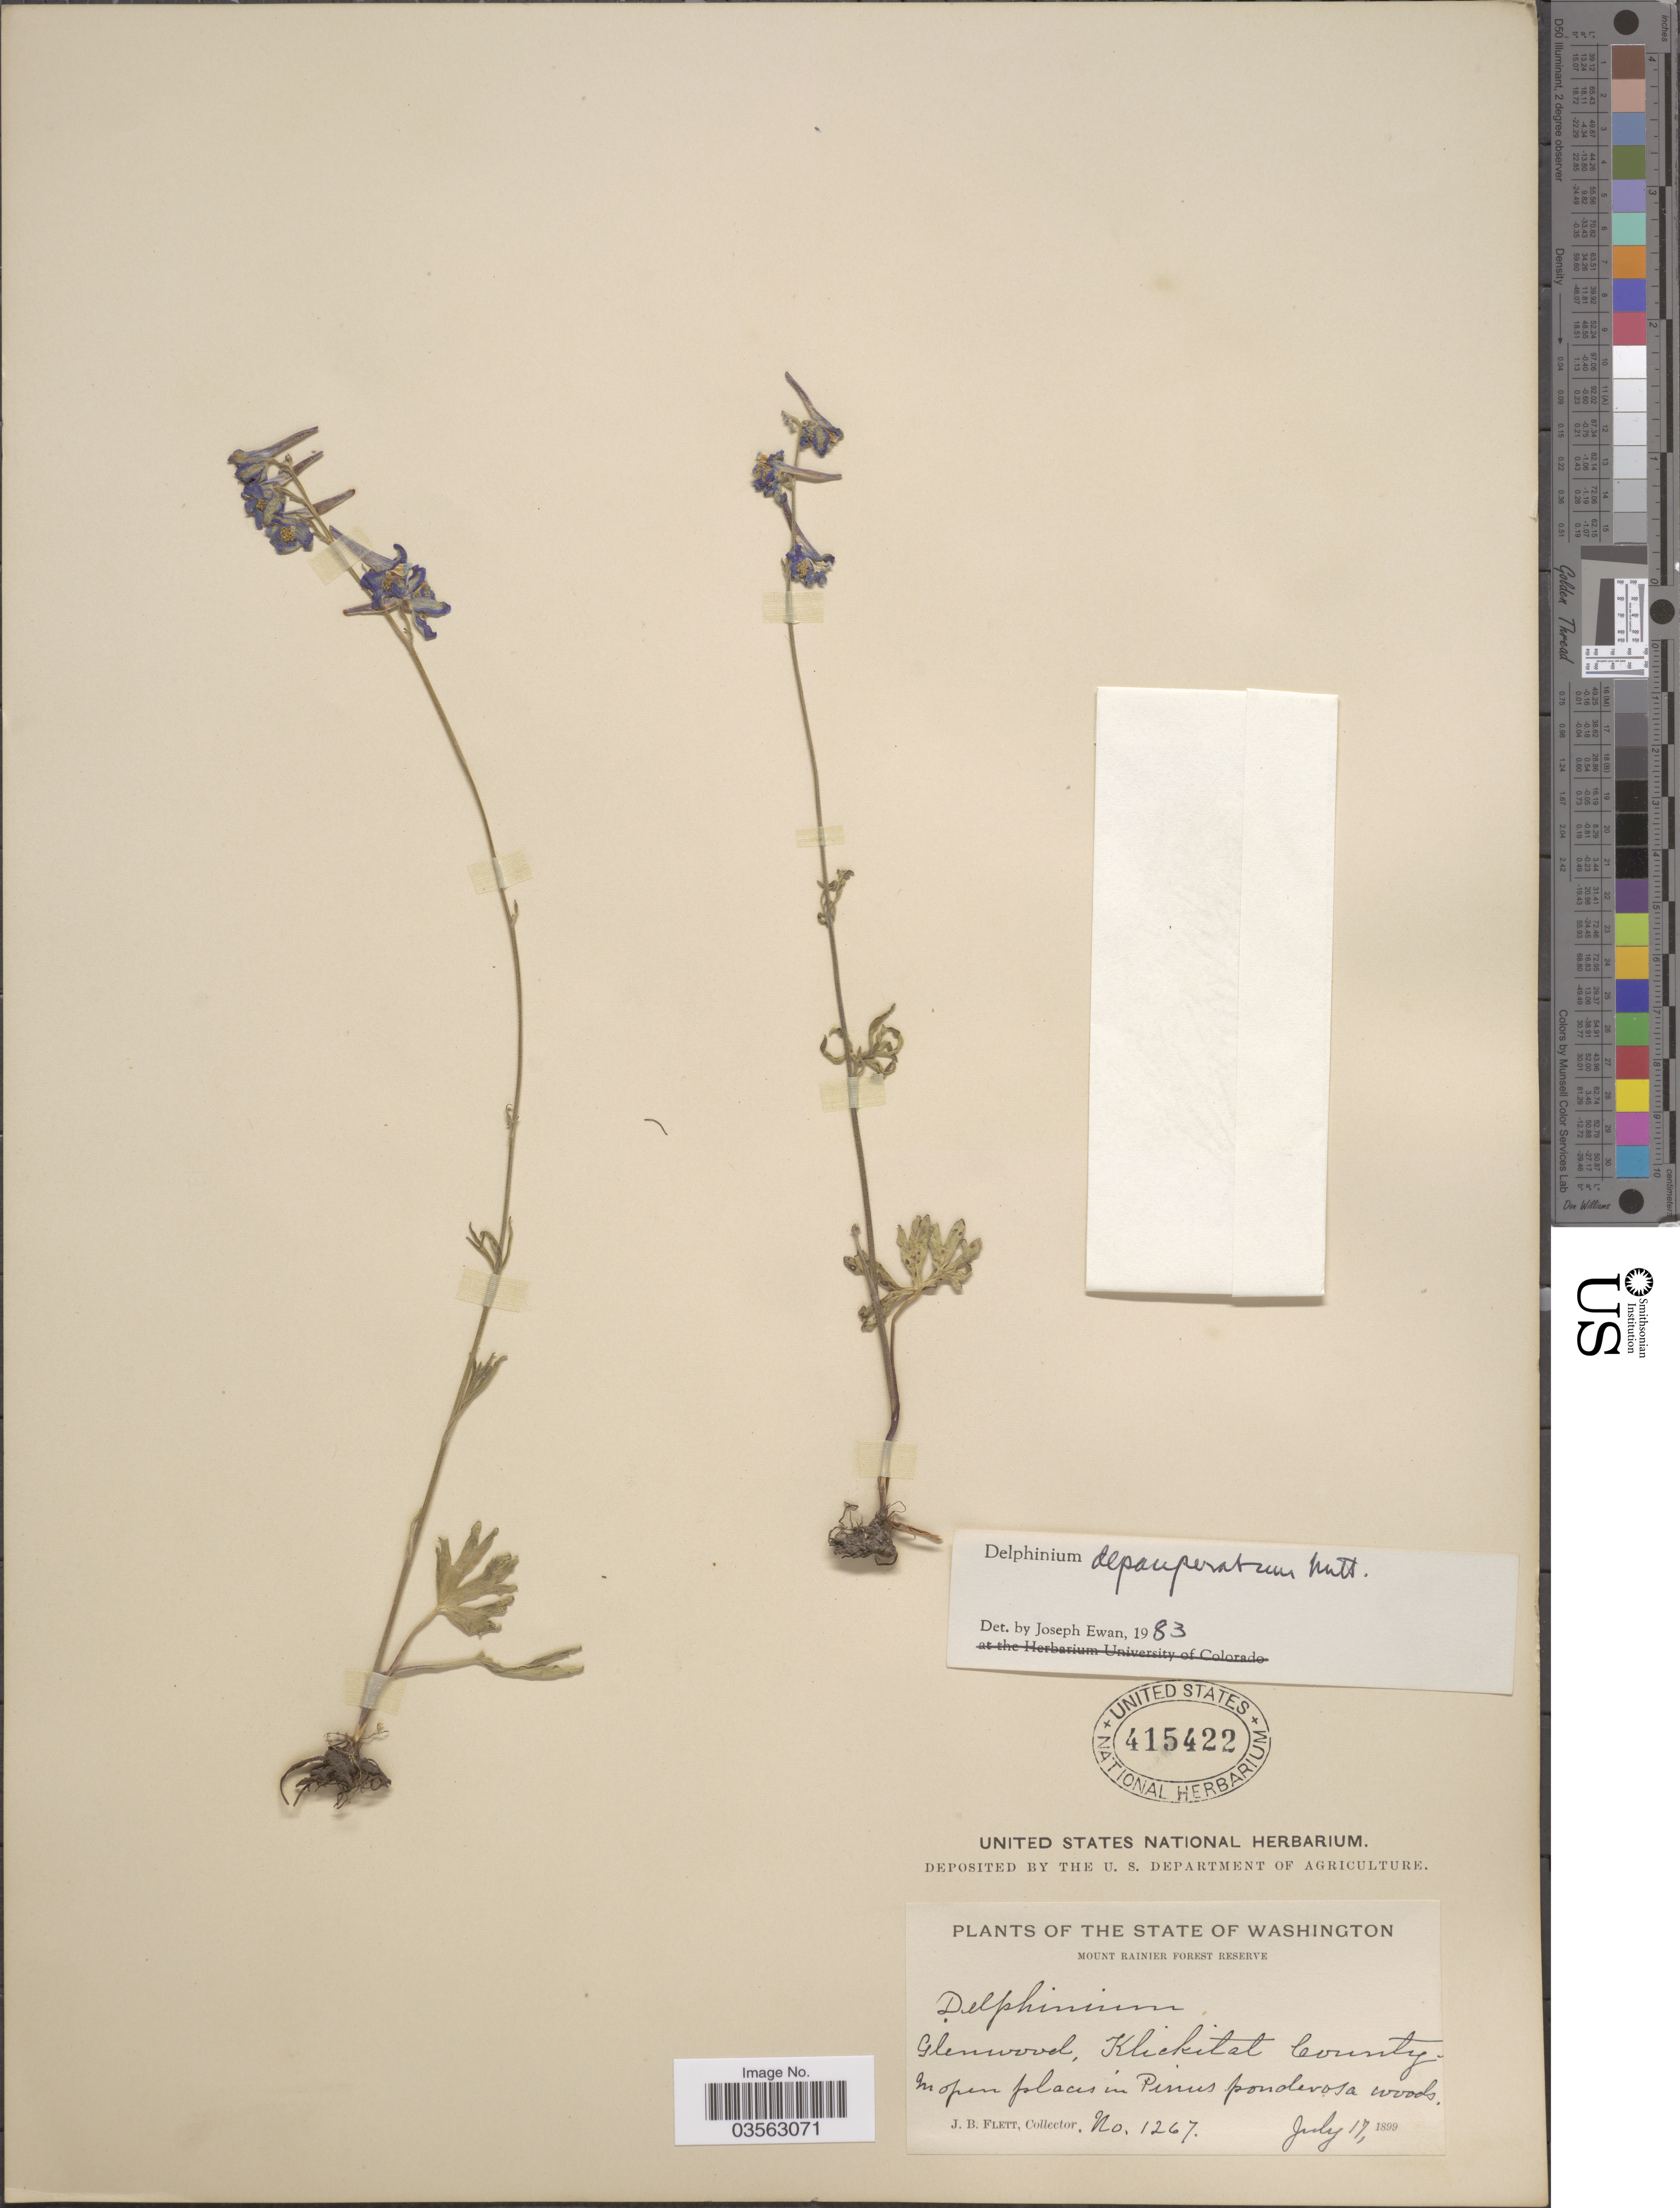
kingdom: Plantae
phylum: Tracheophyta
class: Magnoliopsida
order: Ranunculales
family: Ranunculaceae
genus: Delphinium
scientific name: Delphinium depauperatum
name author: Nutt.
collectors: J. Flett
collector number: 1267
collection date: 1899-07-17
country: United States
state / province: Washington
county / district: Klickitat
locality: Mount Rainier Forest Reserve. Glenwood, Klickitat County.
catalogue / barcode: US 415422